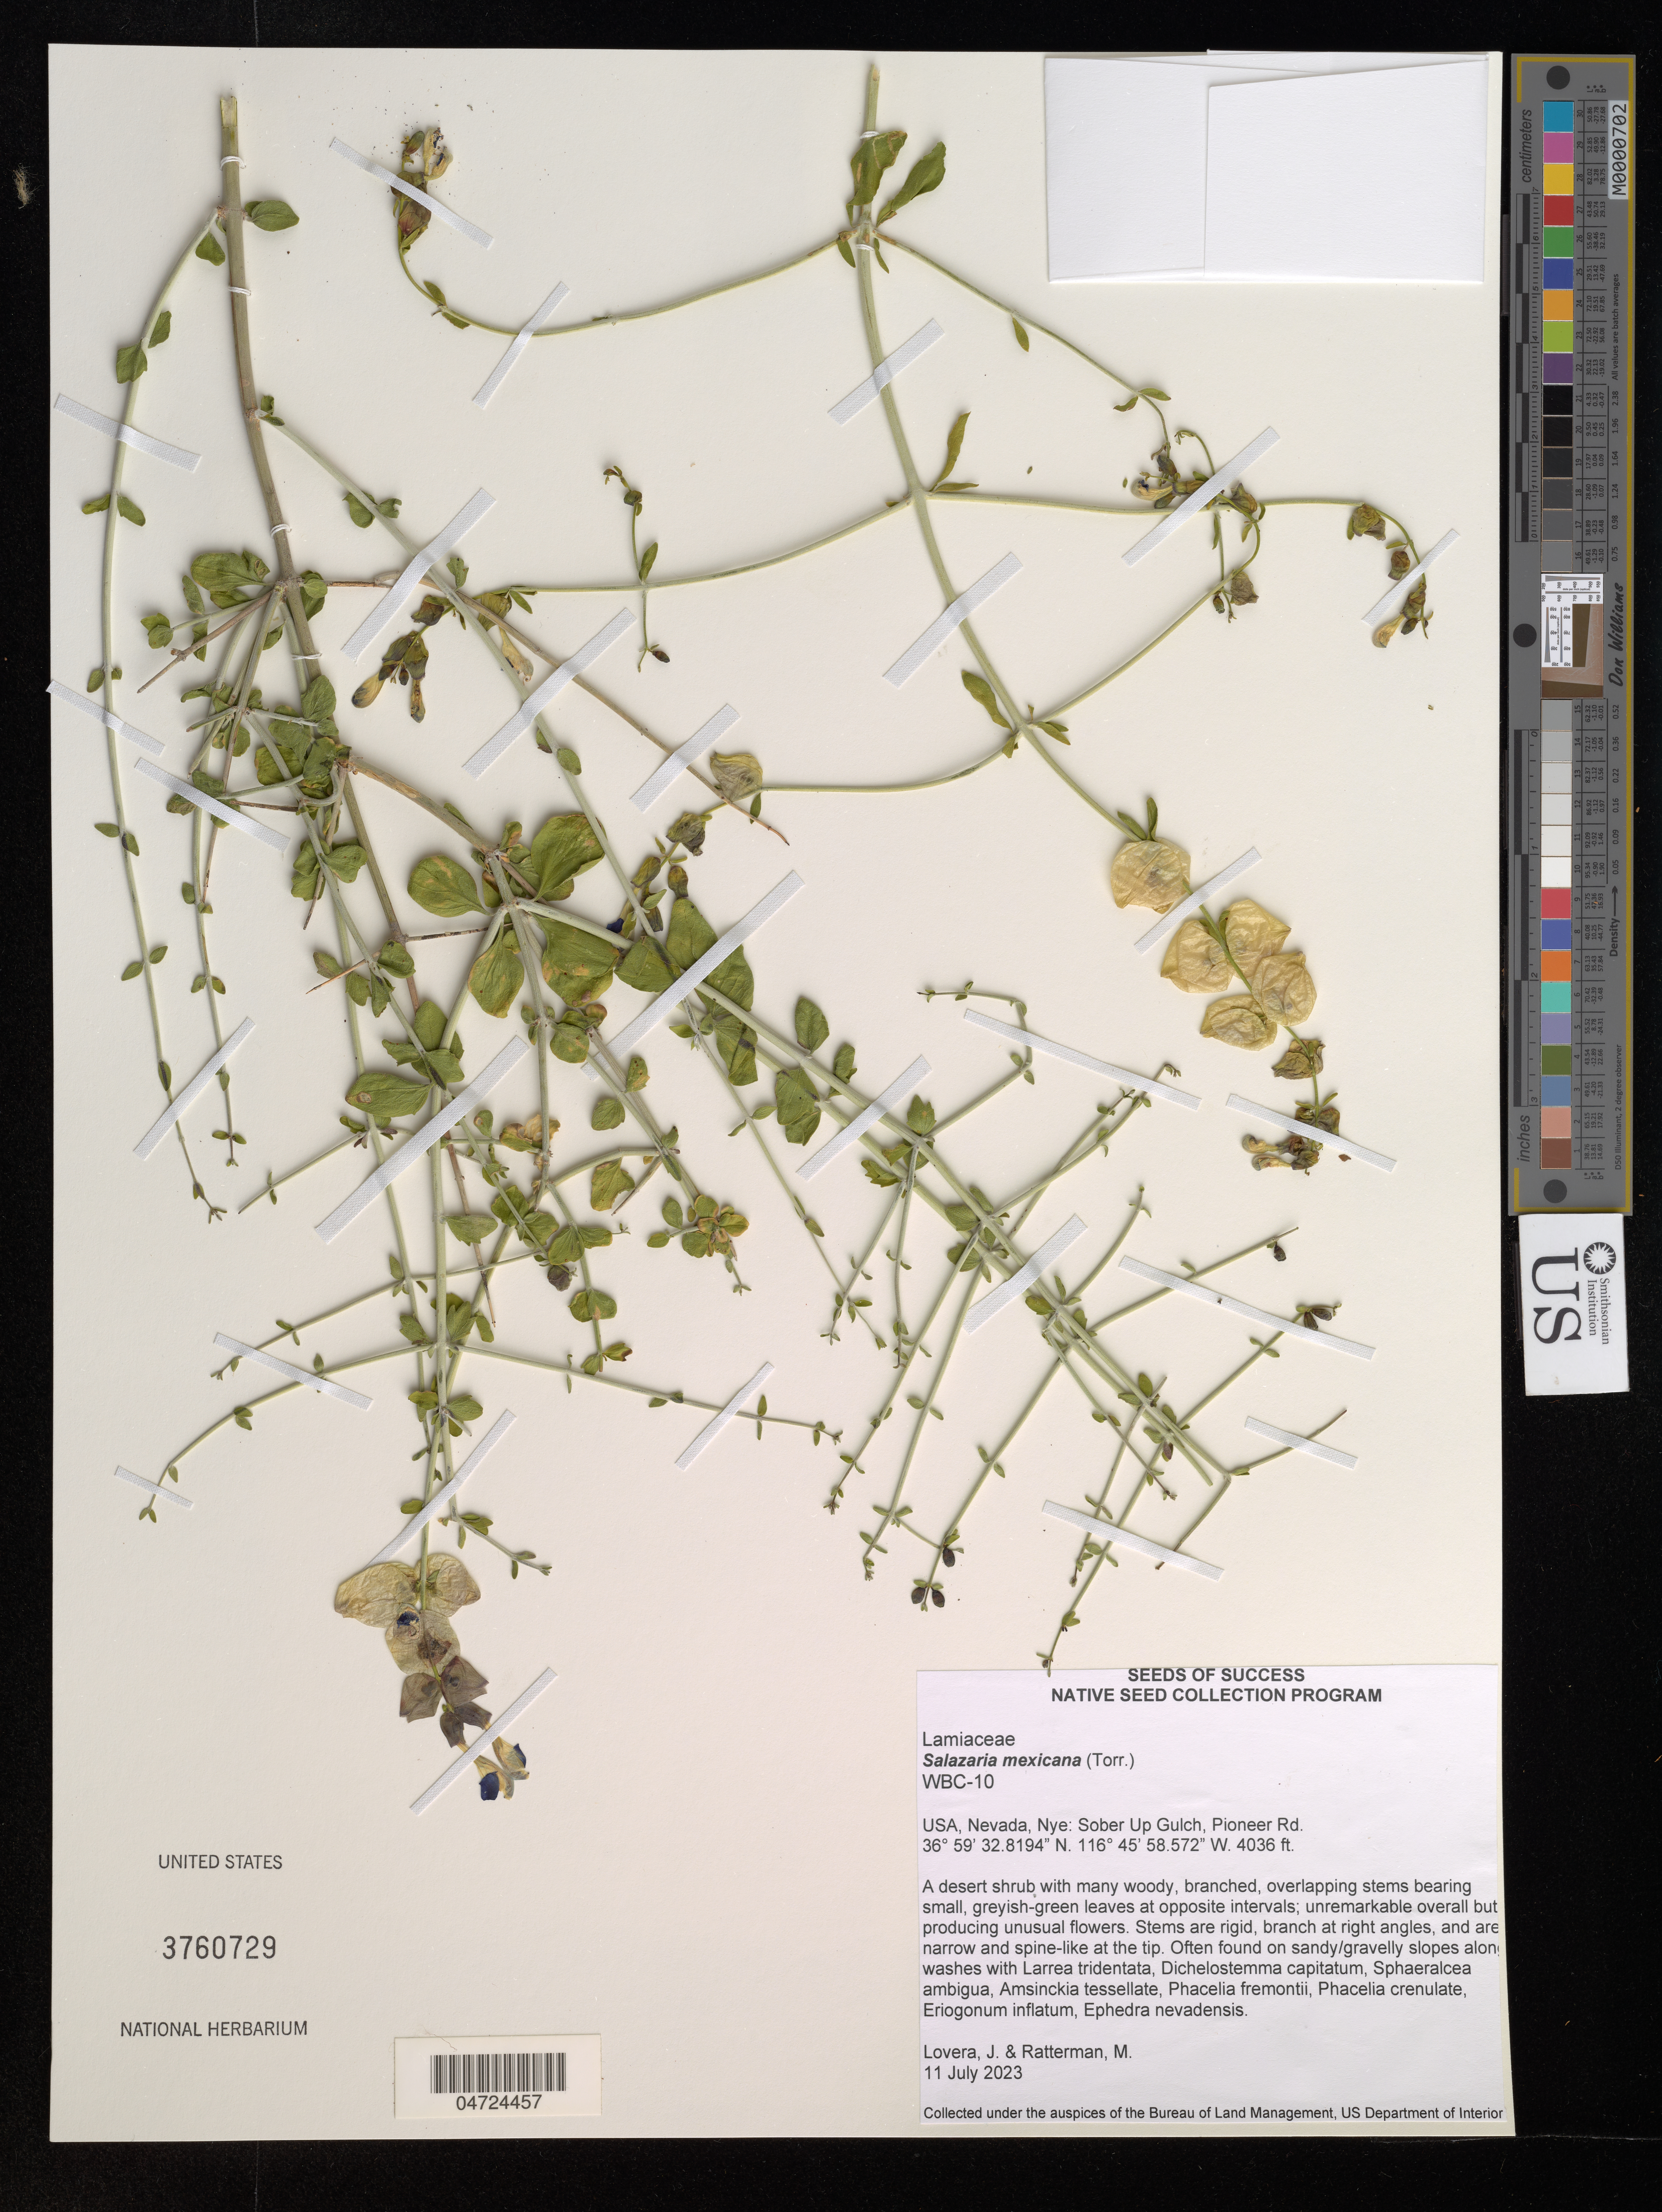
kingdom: Plantae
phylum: Tracheophyta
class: Magnoliopsida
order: Lamiales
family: Lamiaceae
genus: Salazaria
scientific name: Salazaria mexicana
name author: Torr.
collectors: J. Lovera & M. Ratterman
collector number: WBC-10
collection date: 2023-07-11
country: United States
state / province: Nevada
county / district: Nye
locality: Nye: Sober Up Gulch, Pioneer Rd.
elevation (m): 1230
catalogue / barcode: US 3760729